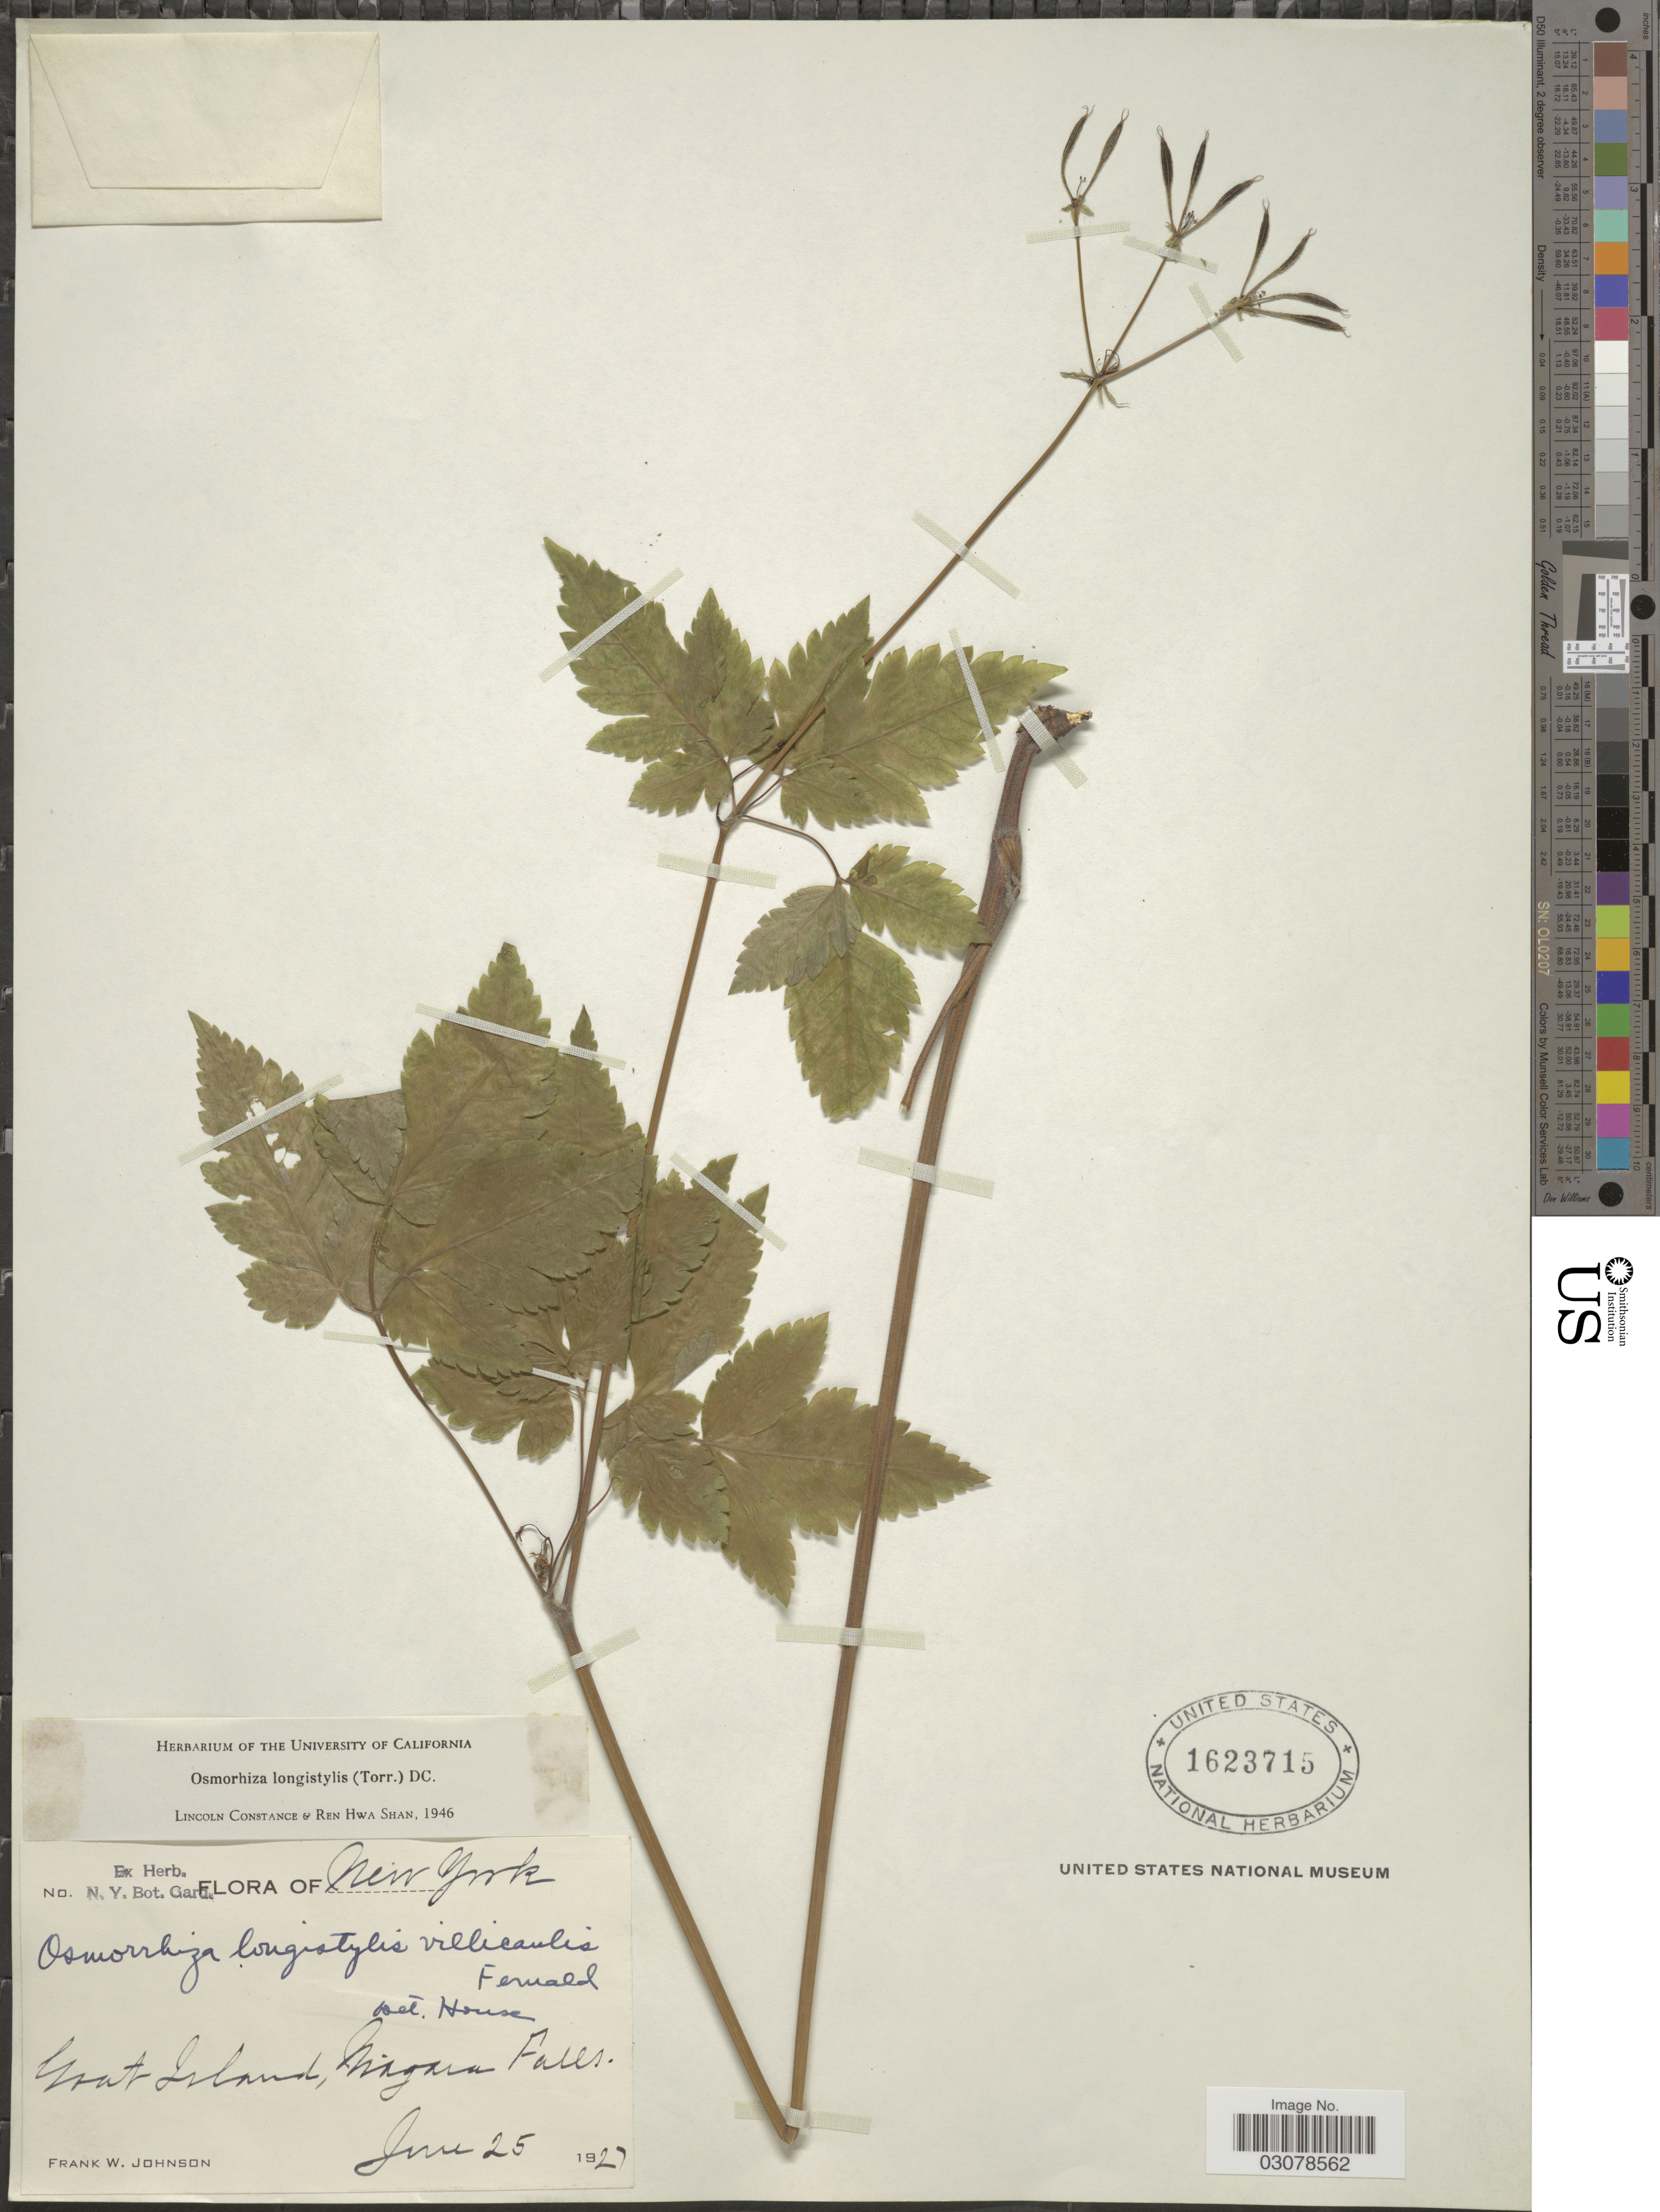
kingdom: Plantae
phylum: Tracheophyta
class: Magnoliopsida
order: Apiales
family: Apiaceae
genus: Osmorhiza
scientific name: Osmorhiza longistylis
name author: (Torr.) DC.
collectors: F. W. Johnson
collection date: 1927-06-25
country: United States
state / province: New York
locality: Goat Island, Niagara Falls.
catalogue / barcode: US 1623715